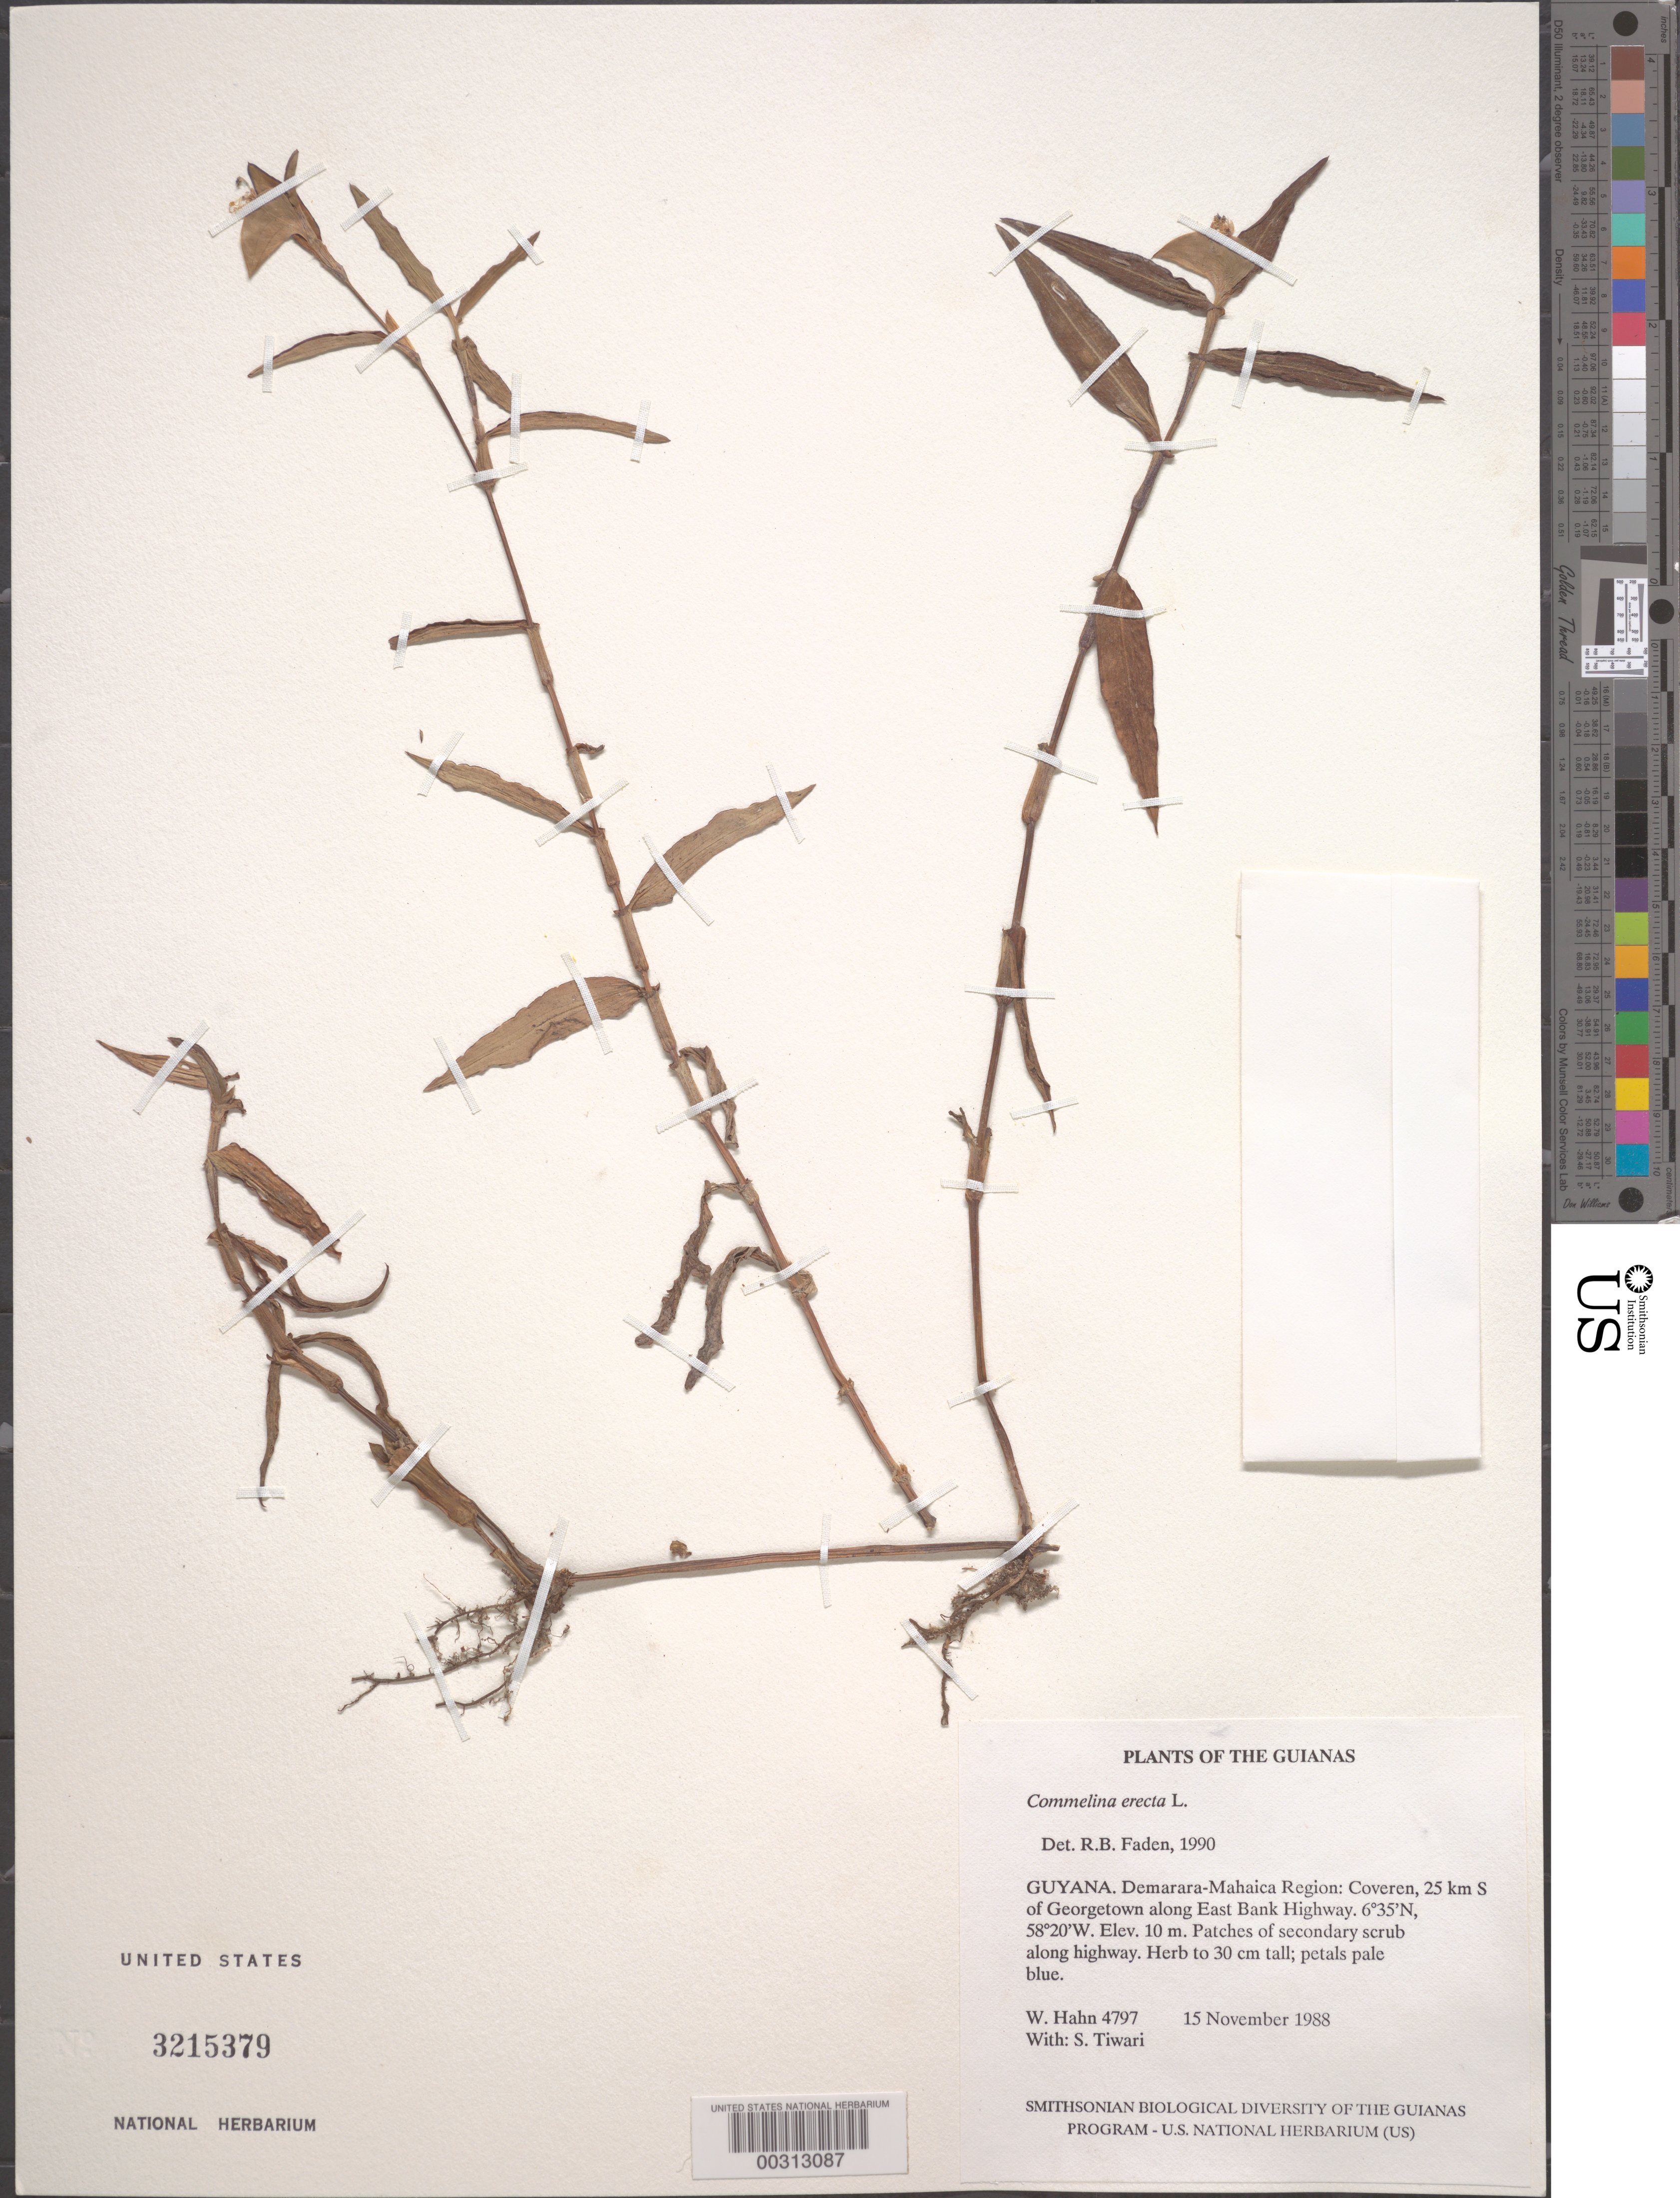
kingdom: Plantae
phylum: Tracheophyta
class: Liliopsida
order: Commelinales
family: Commelinaceae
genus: Commelina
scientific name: Commelina erecta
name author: L.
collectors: W. Hahn & S. Tiwari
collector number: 4797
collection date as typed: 15 Nov 1988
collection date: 1988-11-15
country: Guyana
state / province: Demerara-Mahaica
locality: Coveren [dist.?], s of georgetown. [coveren = coverden?]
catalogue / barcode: US 3215379